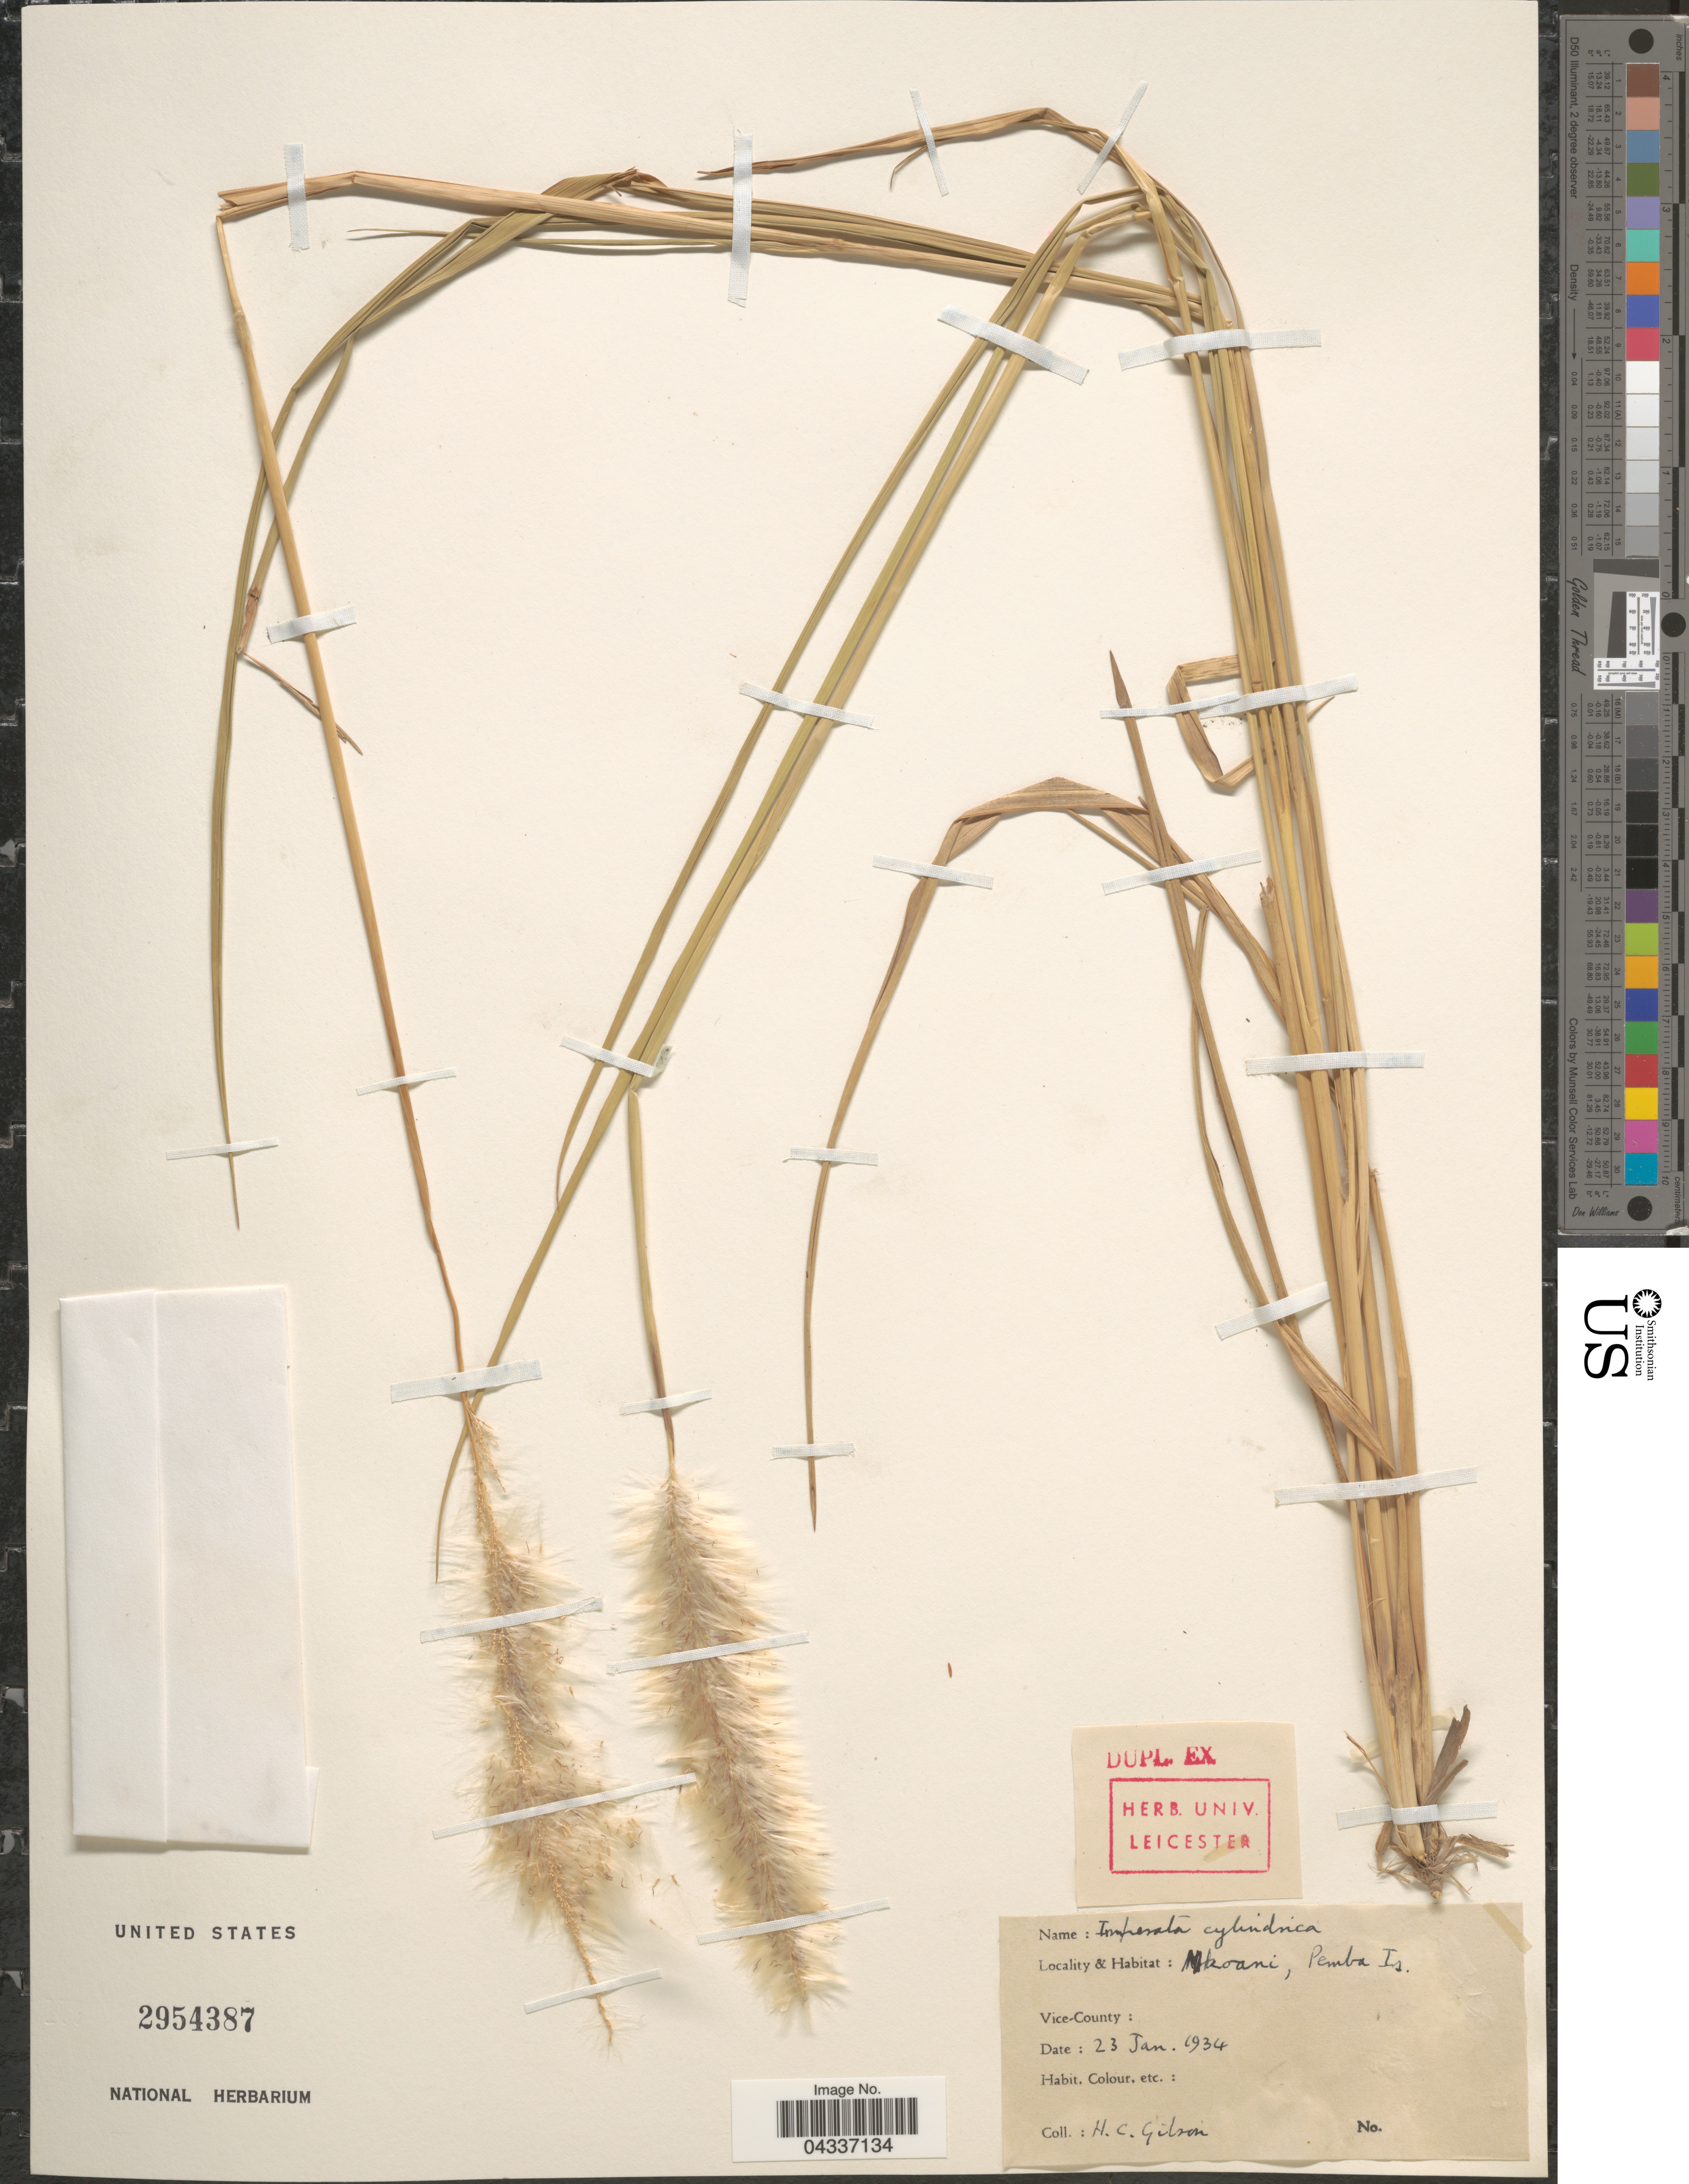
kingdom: Plantae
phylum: Tracheophyta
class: Liliopsida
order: Poales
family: Poaceae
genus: Imperata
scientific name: Imperata cylindrica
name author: (L.) P. Beauv.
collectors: H. Gilson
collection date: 1934-01-23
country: Tanzania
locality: Mboani, Pemba Is.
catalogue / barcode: US 2954387